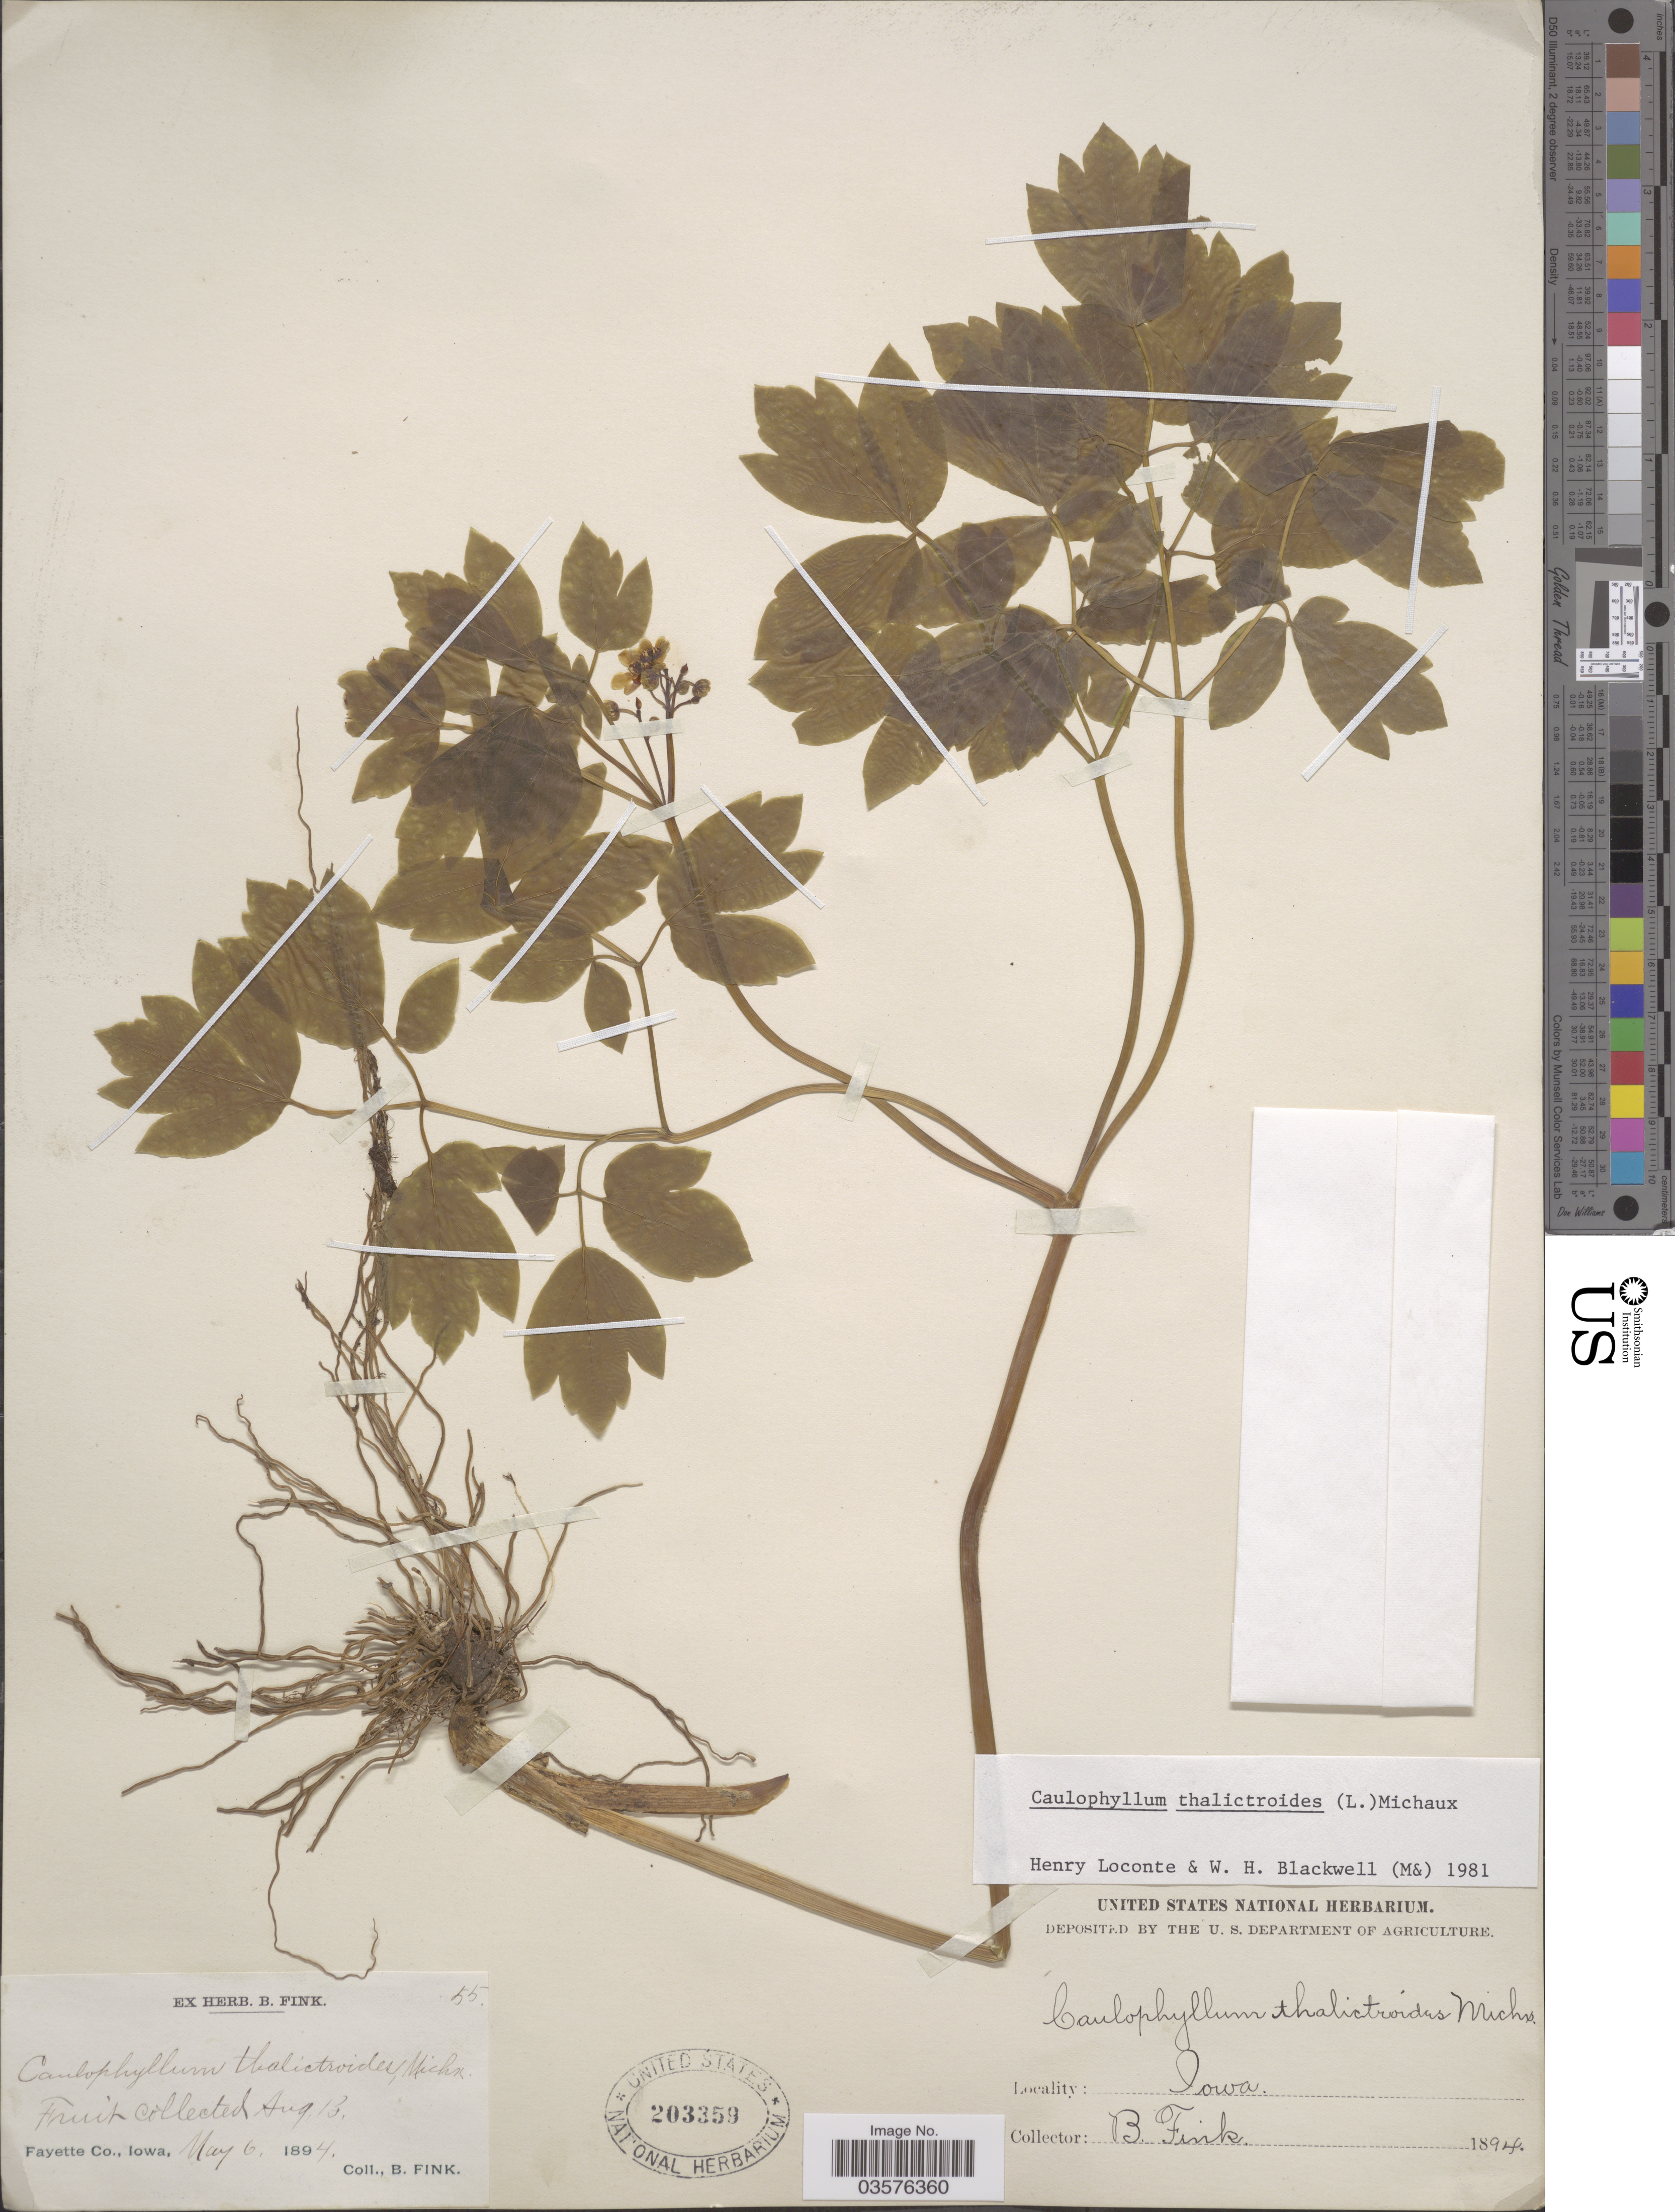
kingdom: Plantae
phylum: Tracheophyta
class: Magnoliopsida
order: Ranunculales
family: Berberidaceae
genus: Caulophyllum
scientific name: Caulophyllum thalictroides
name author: (L.) Michx.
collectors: B. Fink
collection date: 1894-05-06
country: United States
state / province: Iowa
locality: Fayette Co.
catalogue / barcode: US 203359